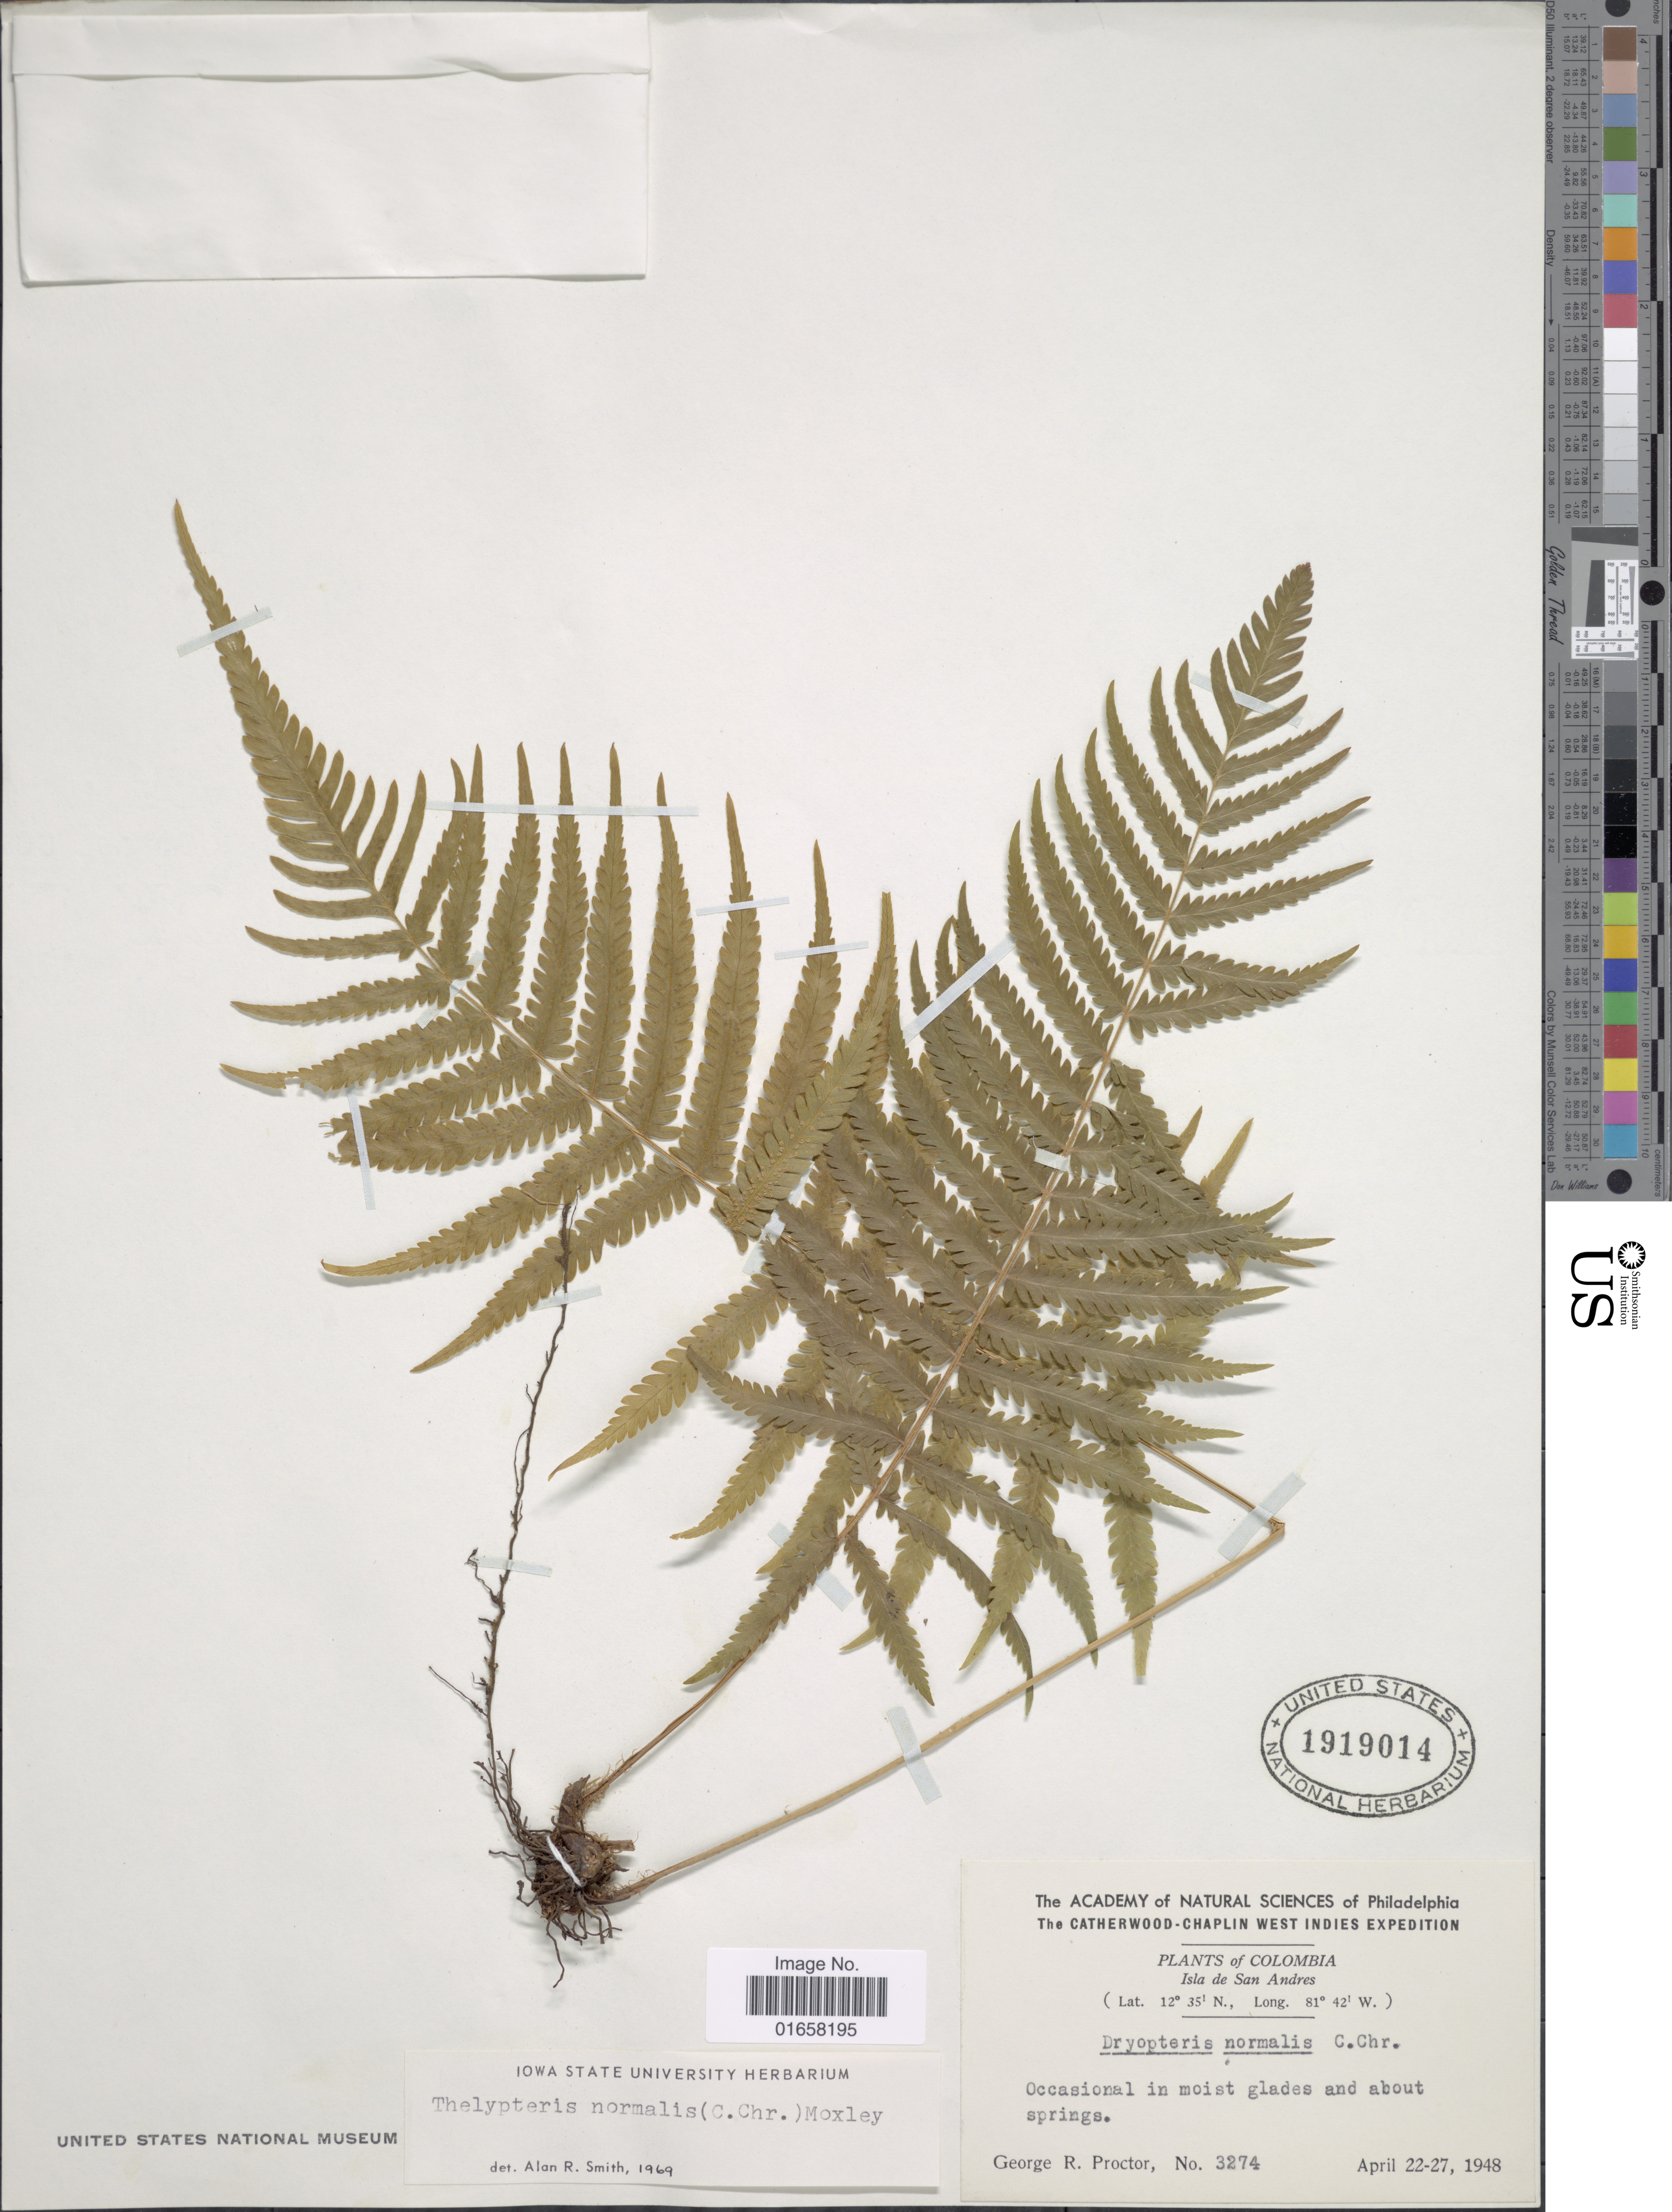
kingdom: Plantae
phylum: Tracheophyta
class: Polypodiopsida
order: Polypodiales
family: Thelypteridaceae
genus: Christella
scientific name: Christella kunthii comb. ined.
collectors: G. R. Proctor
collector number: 3274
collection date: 1948-04-22/1948-04-27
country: Colombia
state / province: San Andres y Providencia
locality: Isla de San Andres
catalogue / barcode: US 1919014